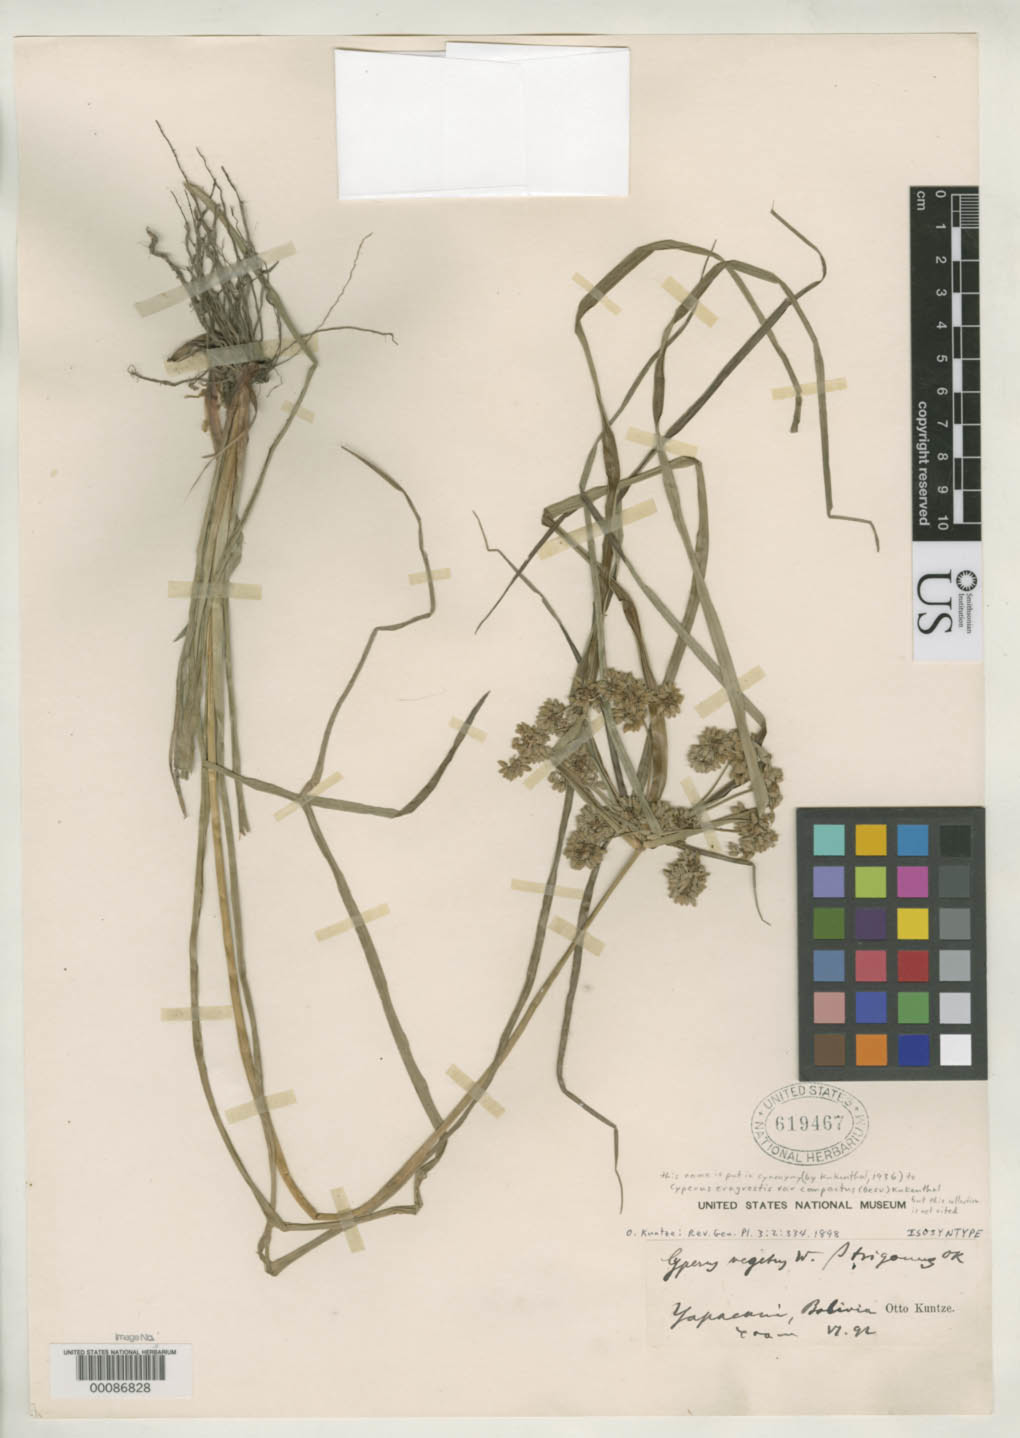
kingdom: Plantae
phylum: Tracheophyta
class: Liliopsida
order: Poales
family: Cyperaceae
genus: Cyperus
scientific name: Cyperus vegetus var. trigonus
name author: Kuntze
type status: Isolectotype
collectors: C.E.O. Kuntze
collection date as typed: Jun 1892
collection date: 1892-06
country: Bolivia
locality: Yapacani.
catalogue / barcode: US 619476